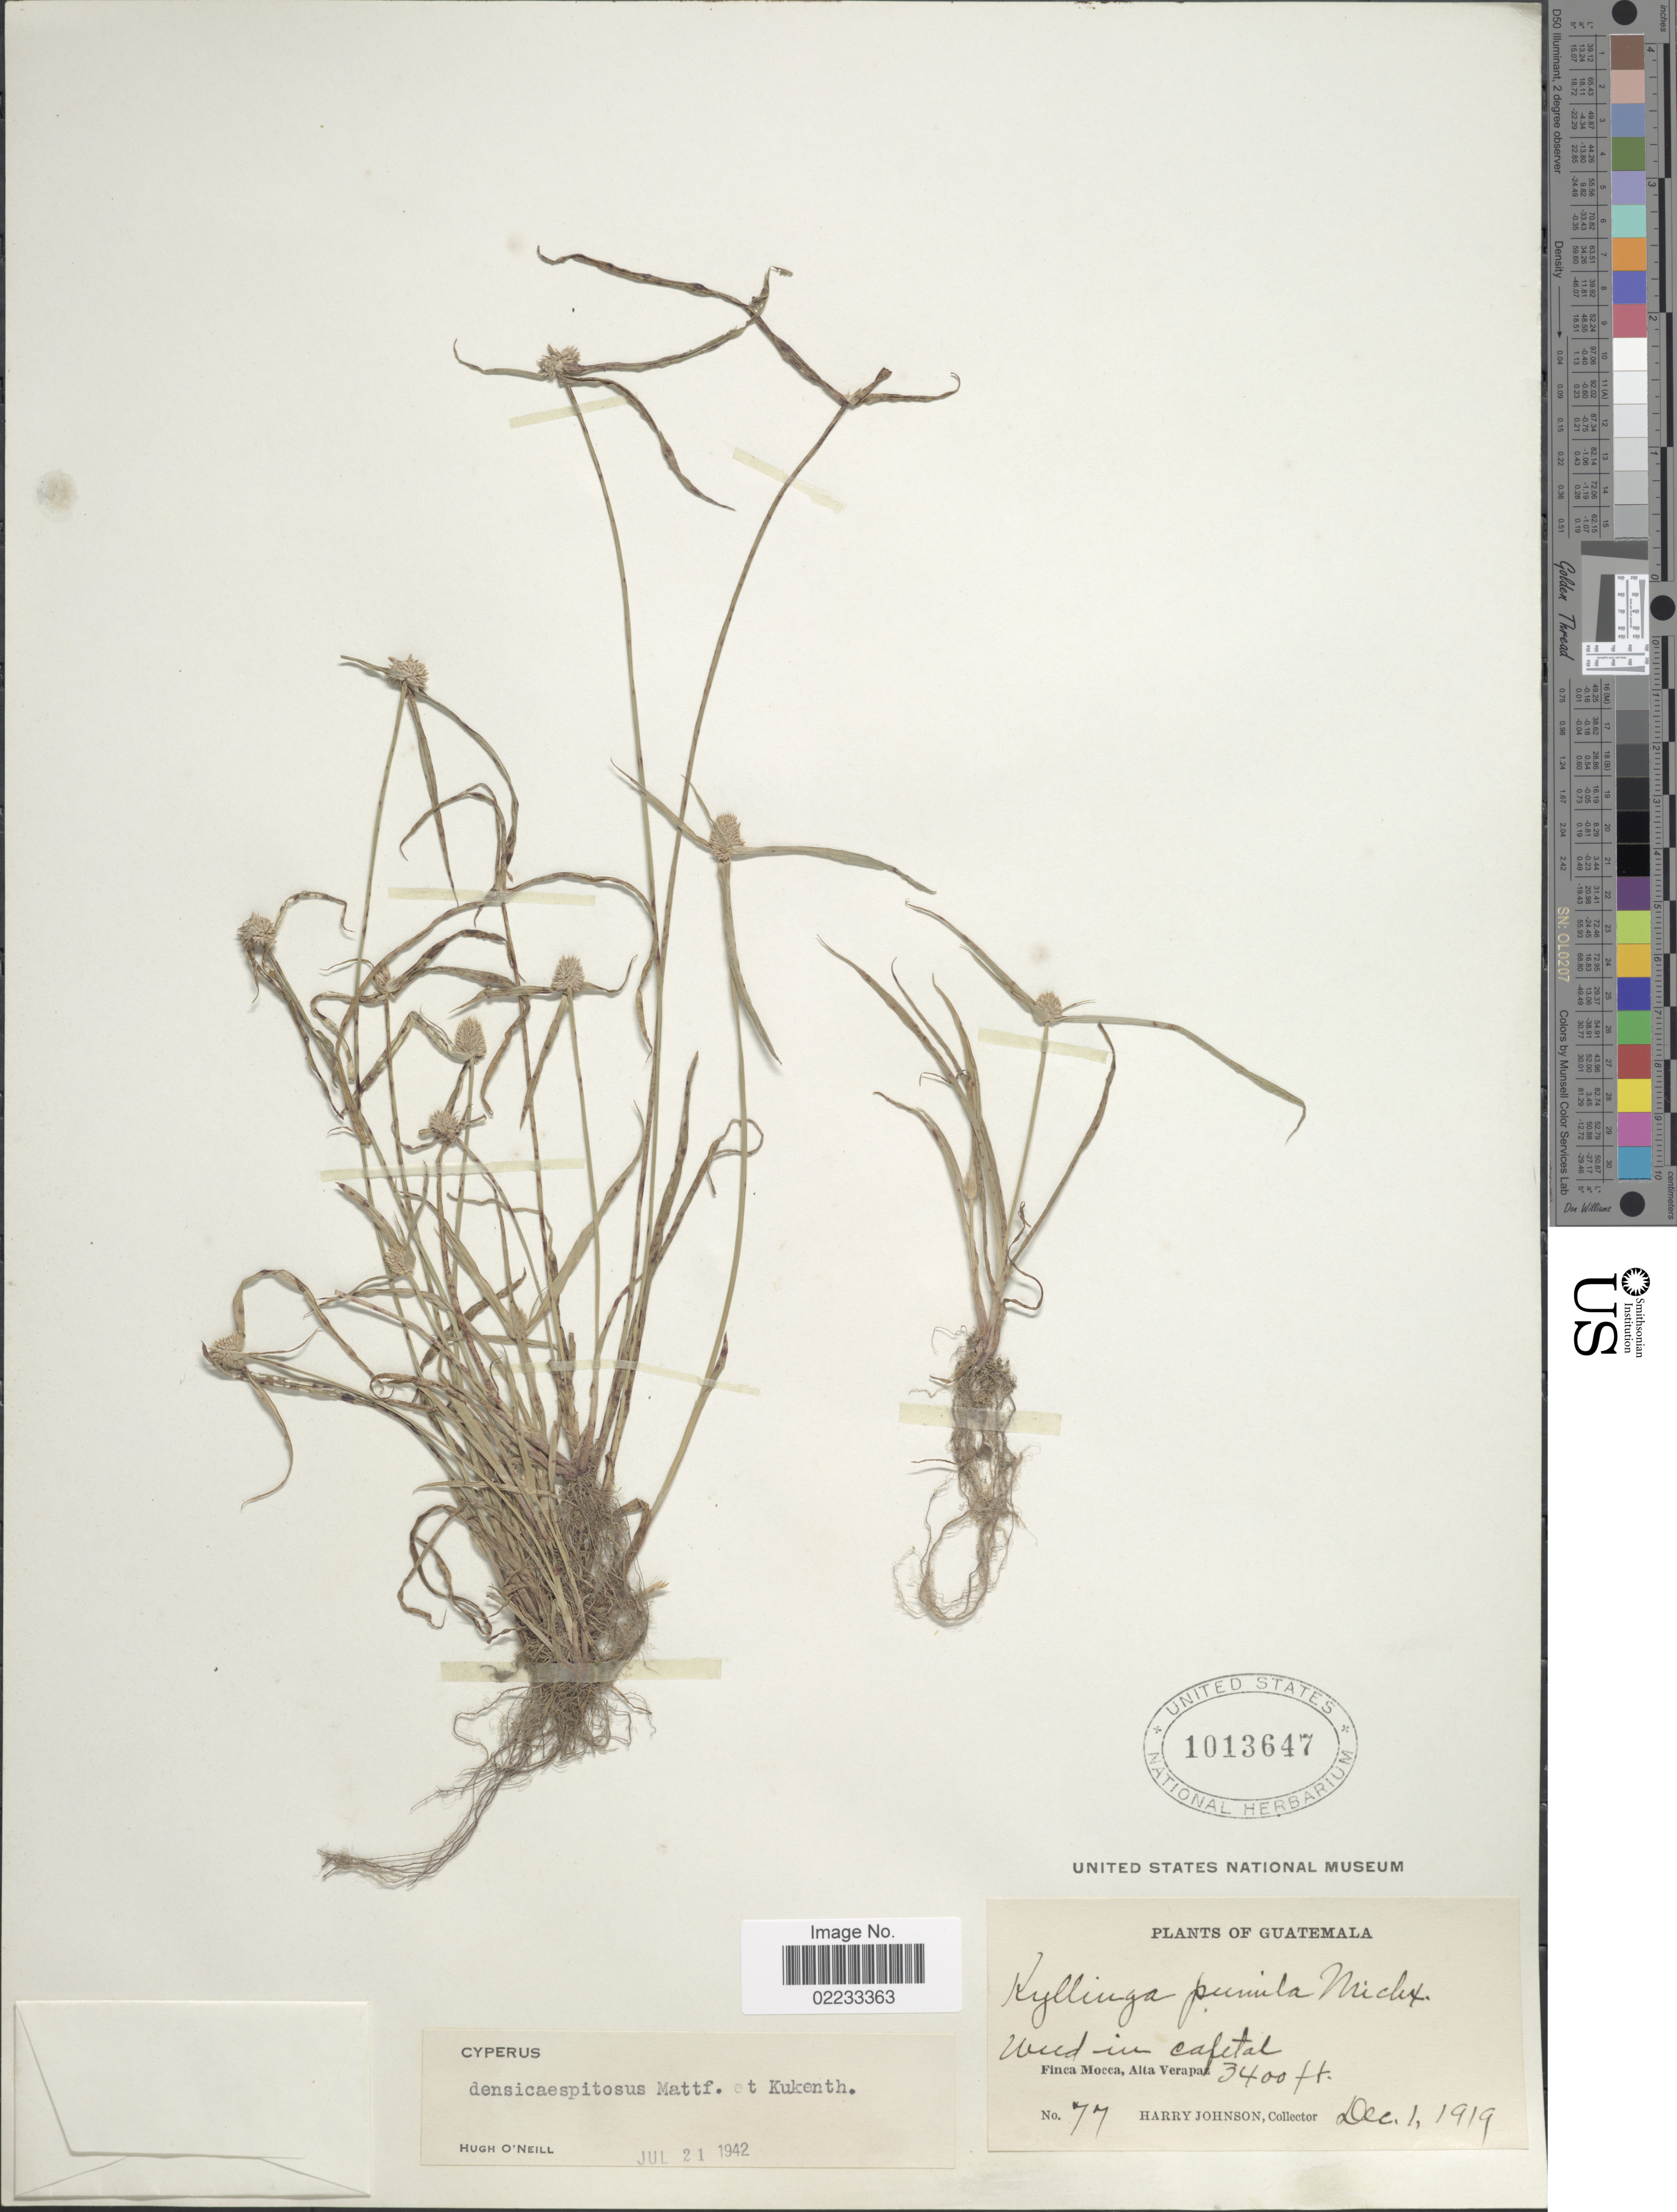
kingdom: Plantae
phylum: Tracheophyta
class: Liliopsida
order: Poales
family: Cyperaceae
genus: Cyperus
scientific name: Cyperus hortensis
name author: (Salzm. ex Steud.) Dorr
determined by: Strong, Mark T., (BOT), Smithsonian Institution - National Museum of Natural History (UNITED STATES)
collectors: H. Johnson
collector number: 77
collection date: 1919-12-01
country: Guatemala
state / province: Alta Verapaz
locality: Weed in cafetal, Finca Mocca.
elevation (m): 1036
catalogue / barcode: US 1013647